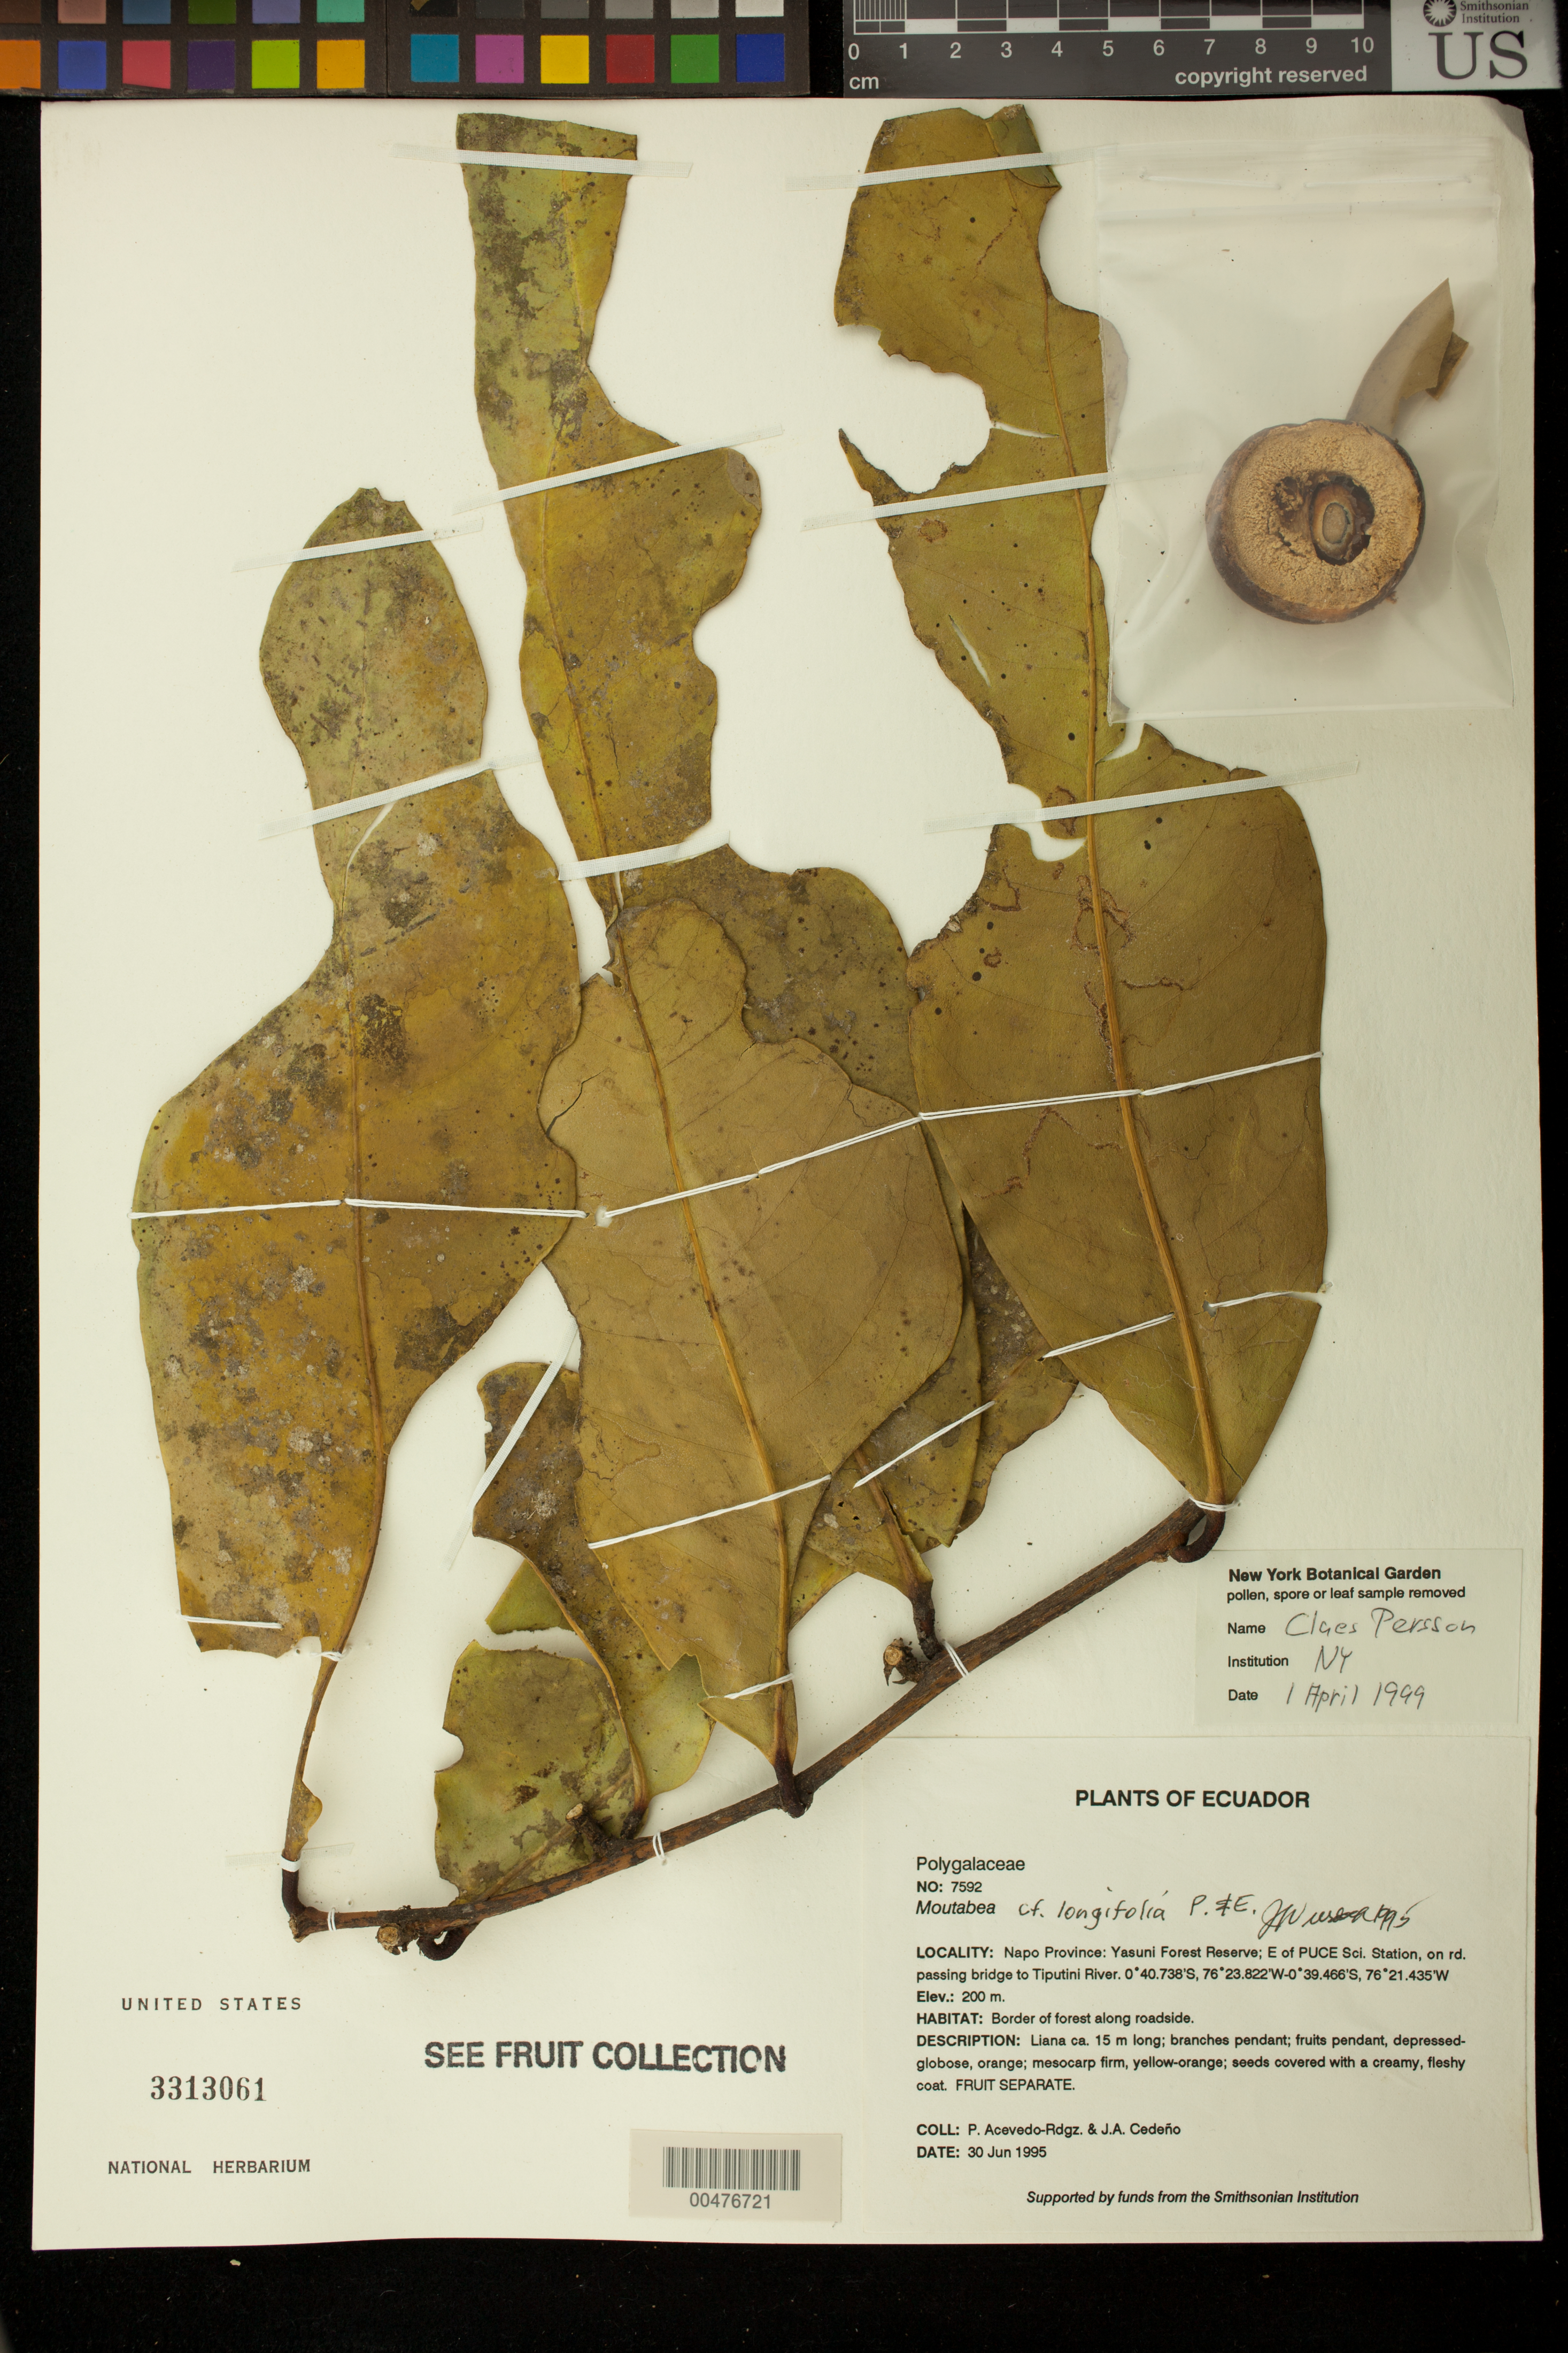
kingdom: Plantae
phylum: Tracheophyta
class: Magnoliopsida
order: Fabales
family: Polygalaceae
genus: Moutabea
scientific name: Moutabea longifolia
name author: Poepp. & Endl.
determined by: Wurdack, John J., (US), US (UNITED STATES)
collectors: P. Acevedo-Rodr. & J. A. Cedeño M.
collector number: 7592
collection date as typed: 30 Jun 1995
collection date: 1995-06-30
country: Ecuador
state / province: Napo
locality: Napo Province: Yasuni Forest Reserve; E of PUCE Scientific Station on road passing bridge to Tiputini River.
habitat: Border of forest along roadside.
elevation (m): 200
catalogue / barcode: US 3313061